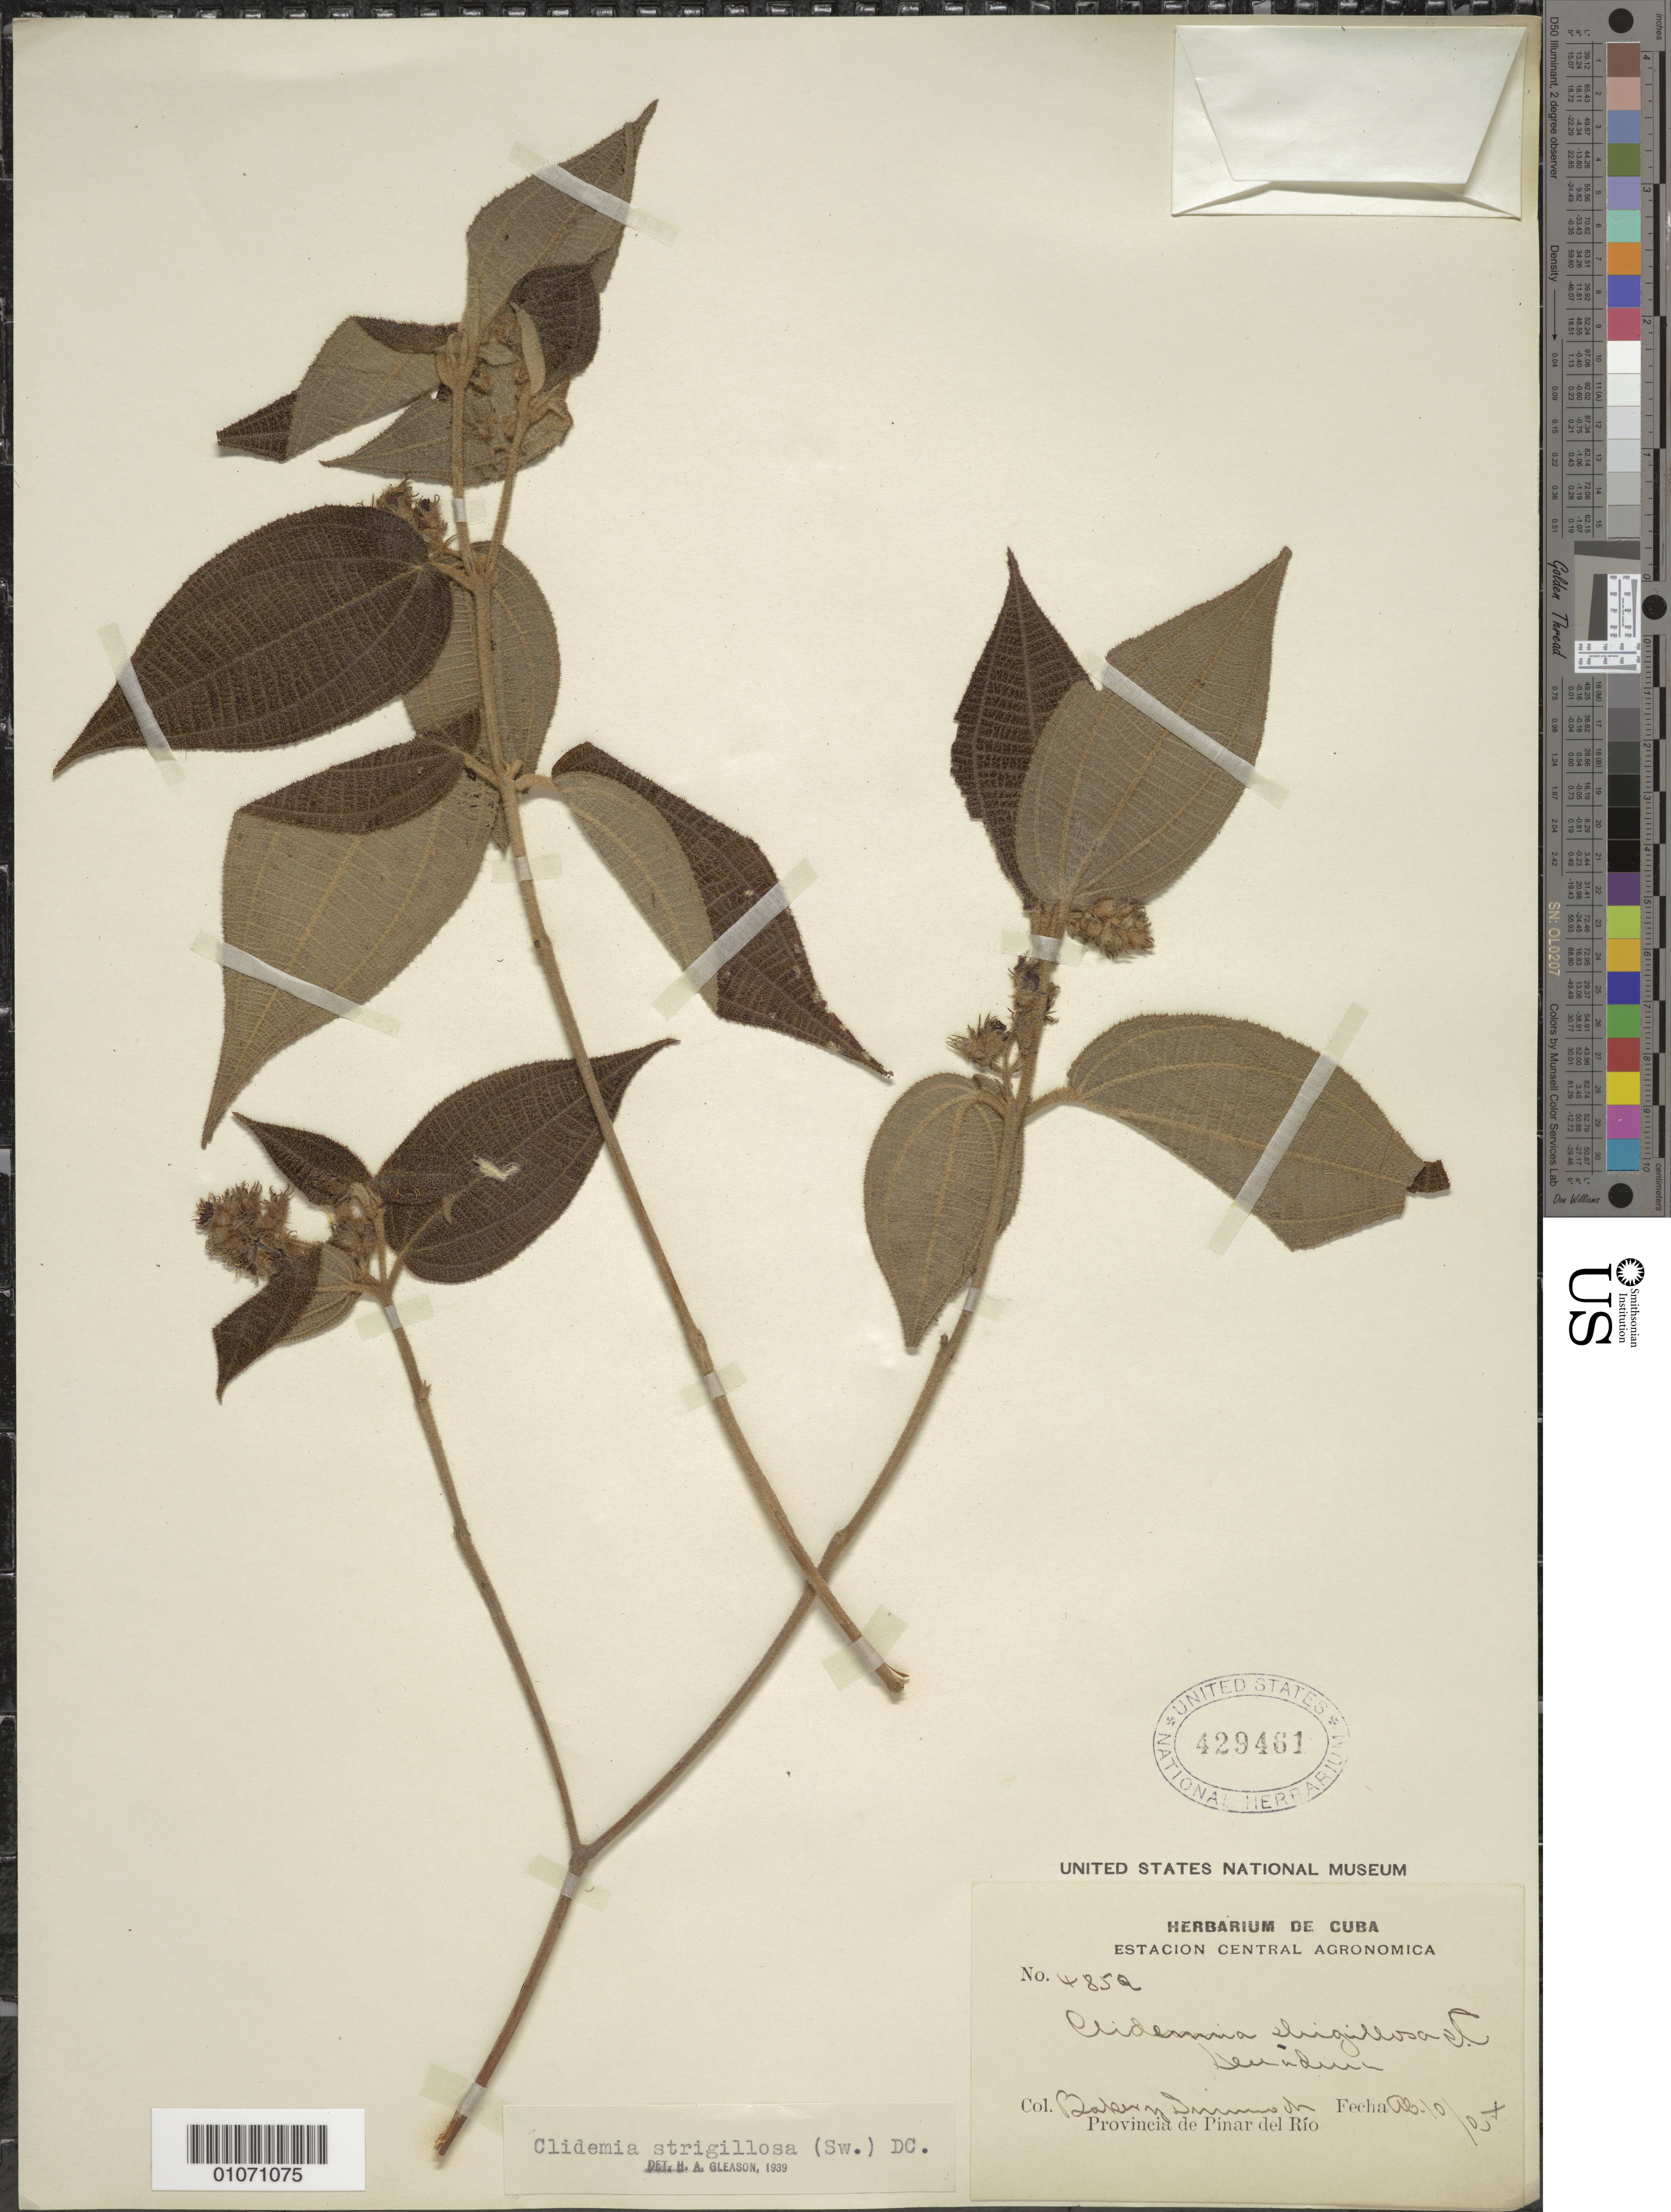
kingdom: Plantae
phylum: Tracheophyta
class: Magnoliopsida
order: Myrtales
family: Melastomataceae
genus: Clidemia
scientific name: Clidemia strigillosa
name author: (Sw.) DC.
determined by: Gleason, H. A.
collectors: C. F. Baker & -. Dimmock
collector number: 485a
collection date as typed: Apr 1905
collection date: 1905-04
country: Cuba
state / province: Pinar del Rio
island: Cuba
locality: Pinar del Rio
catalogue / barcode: US 429461